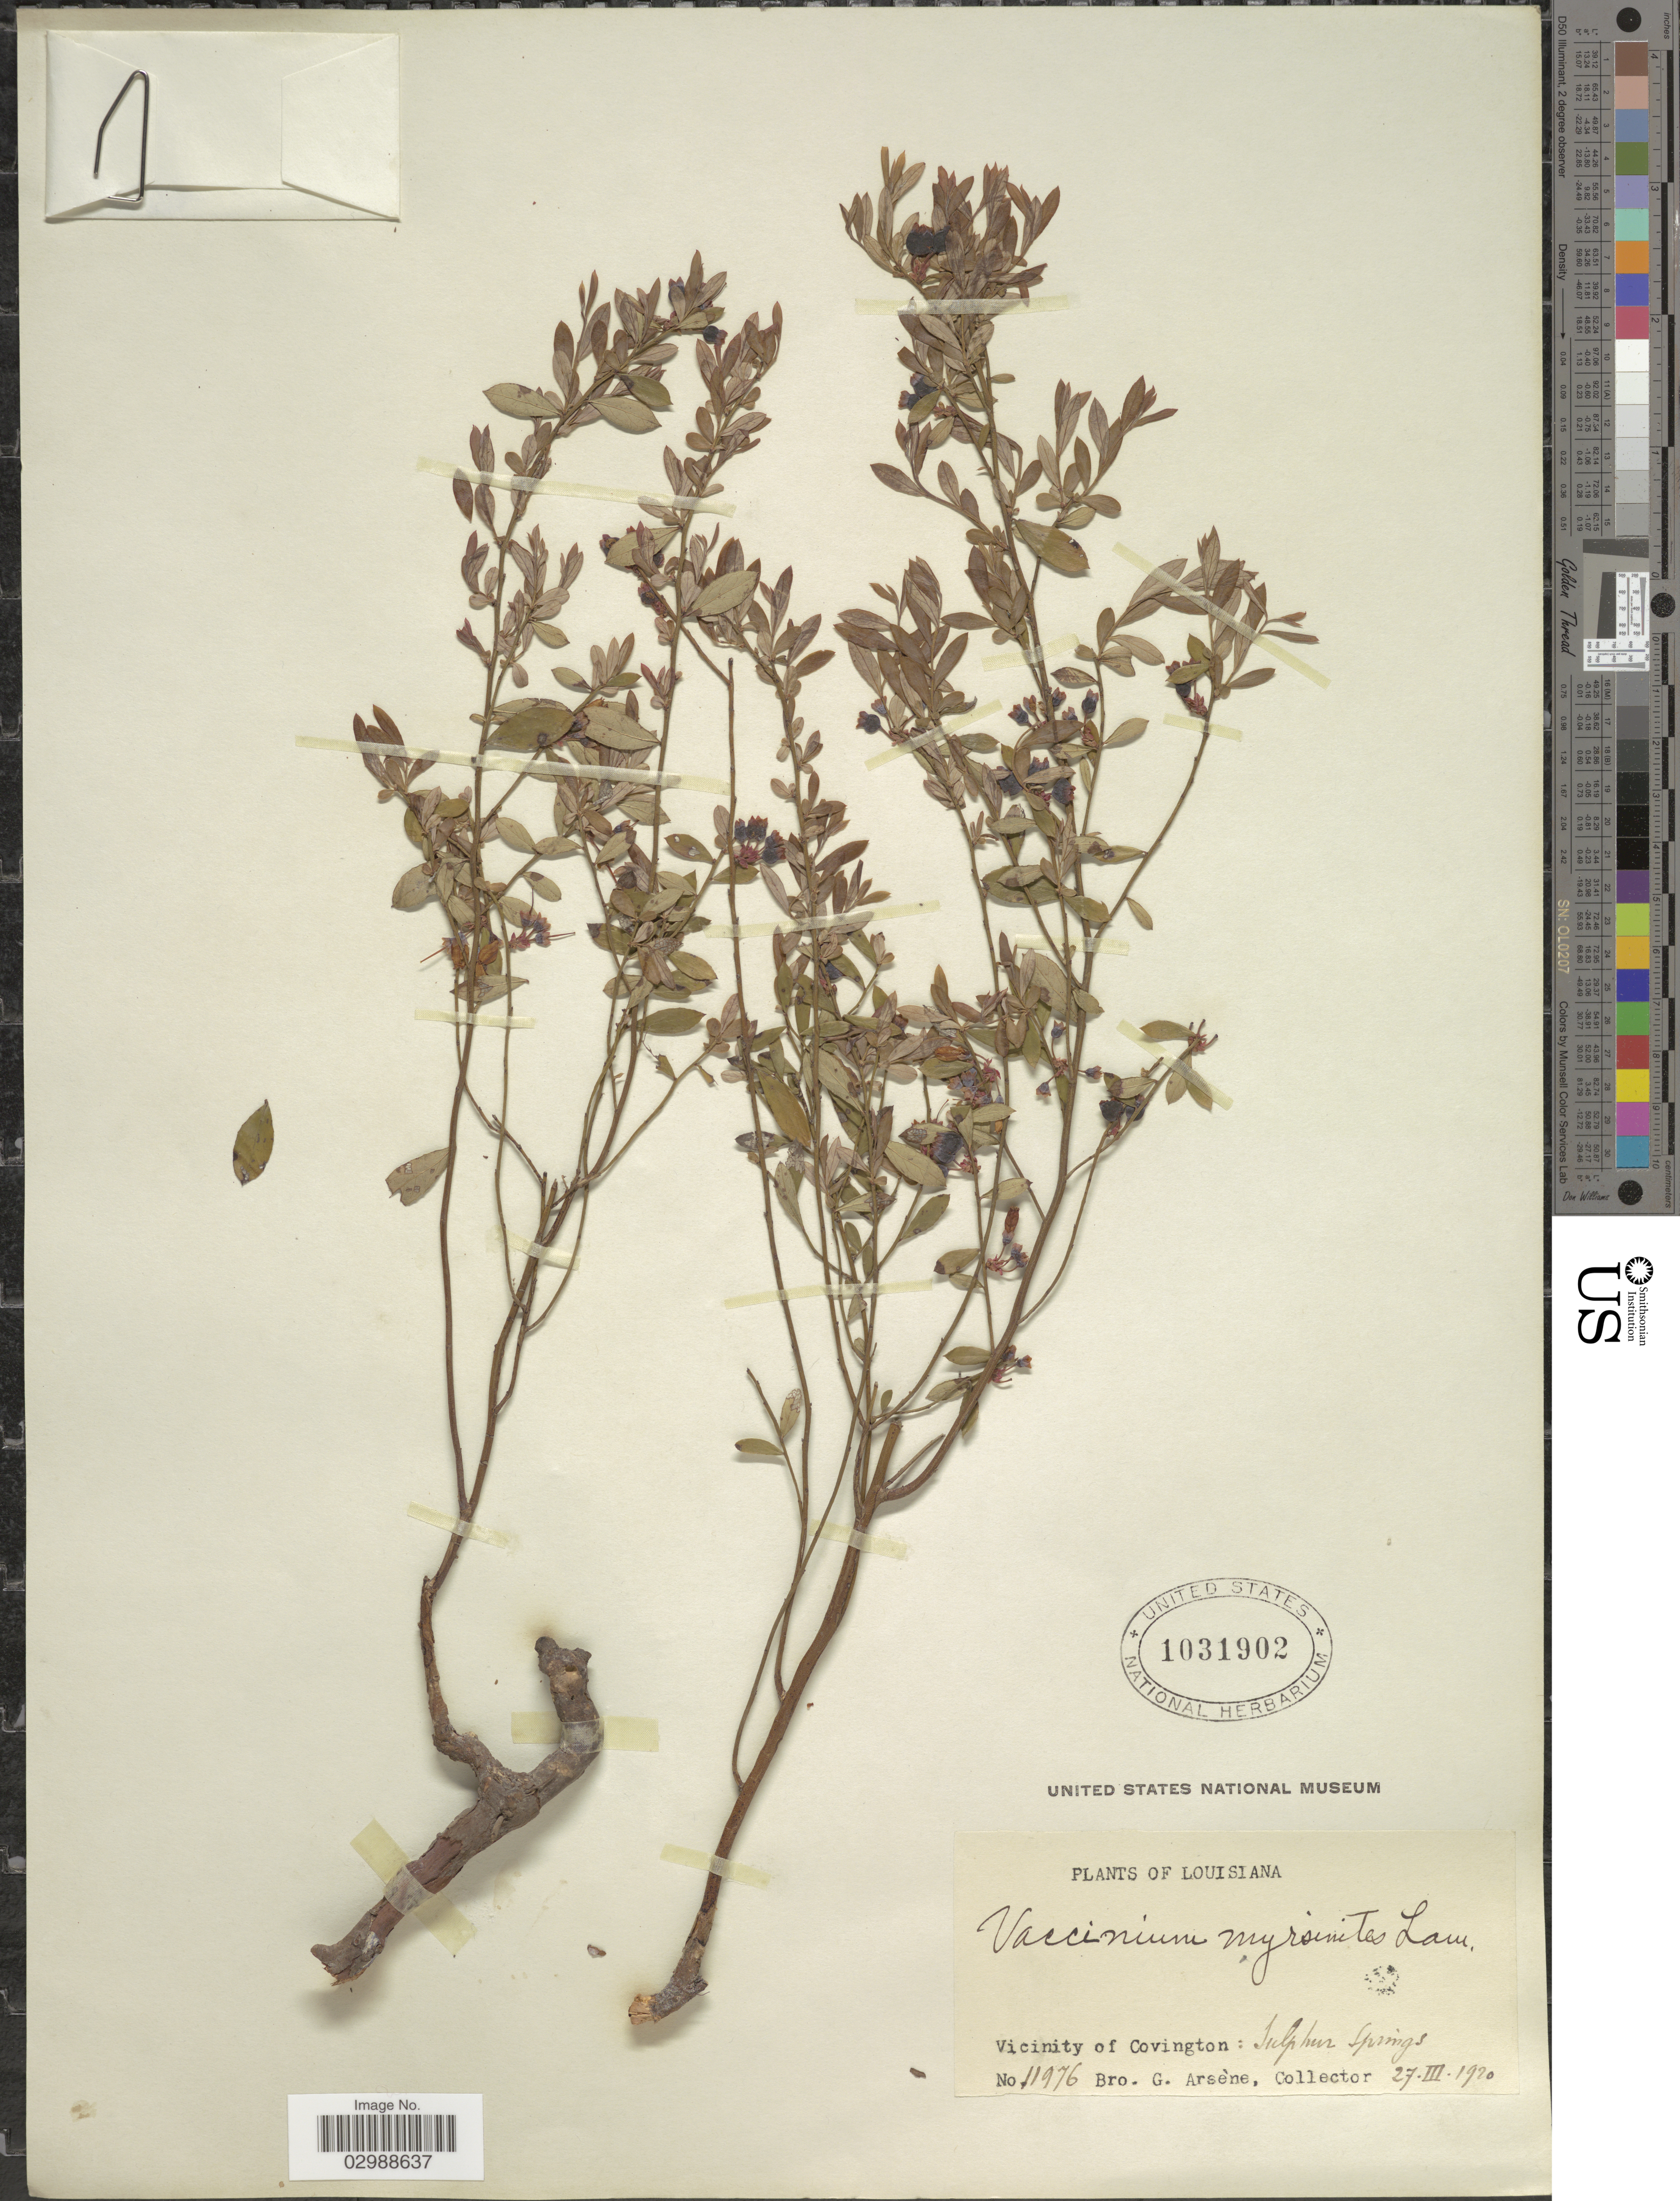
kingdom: Plantae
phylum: Tracheophyta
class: Magnoliopsida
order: Ericales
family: Ericaceae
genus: Vaccinium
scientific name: Vaccinium myrsinites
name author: Lam.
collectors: Bro. G. Arsène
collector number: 11976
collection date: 1920-03-27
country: United States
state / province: Louisiana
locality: Vicinity of Covington: Sulphur Springs.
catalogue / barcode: US 1031902